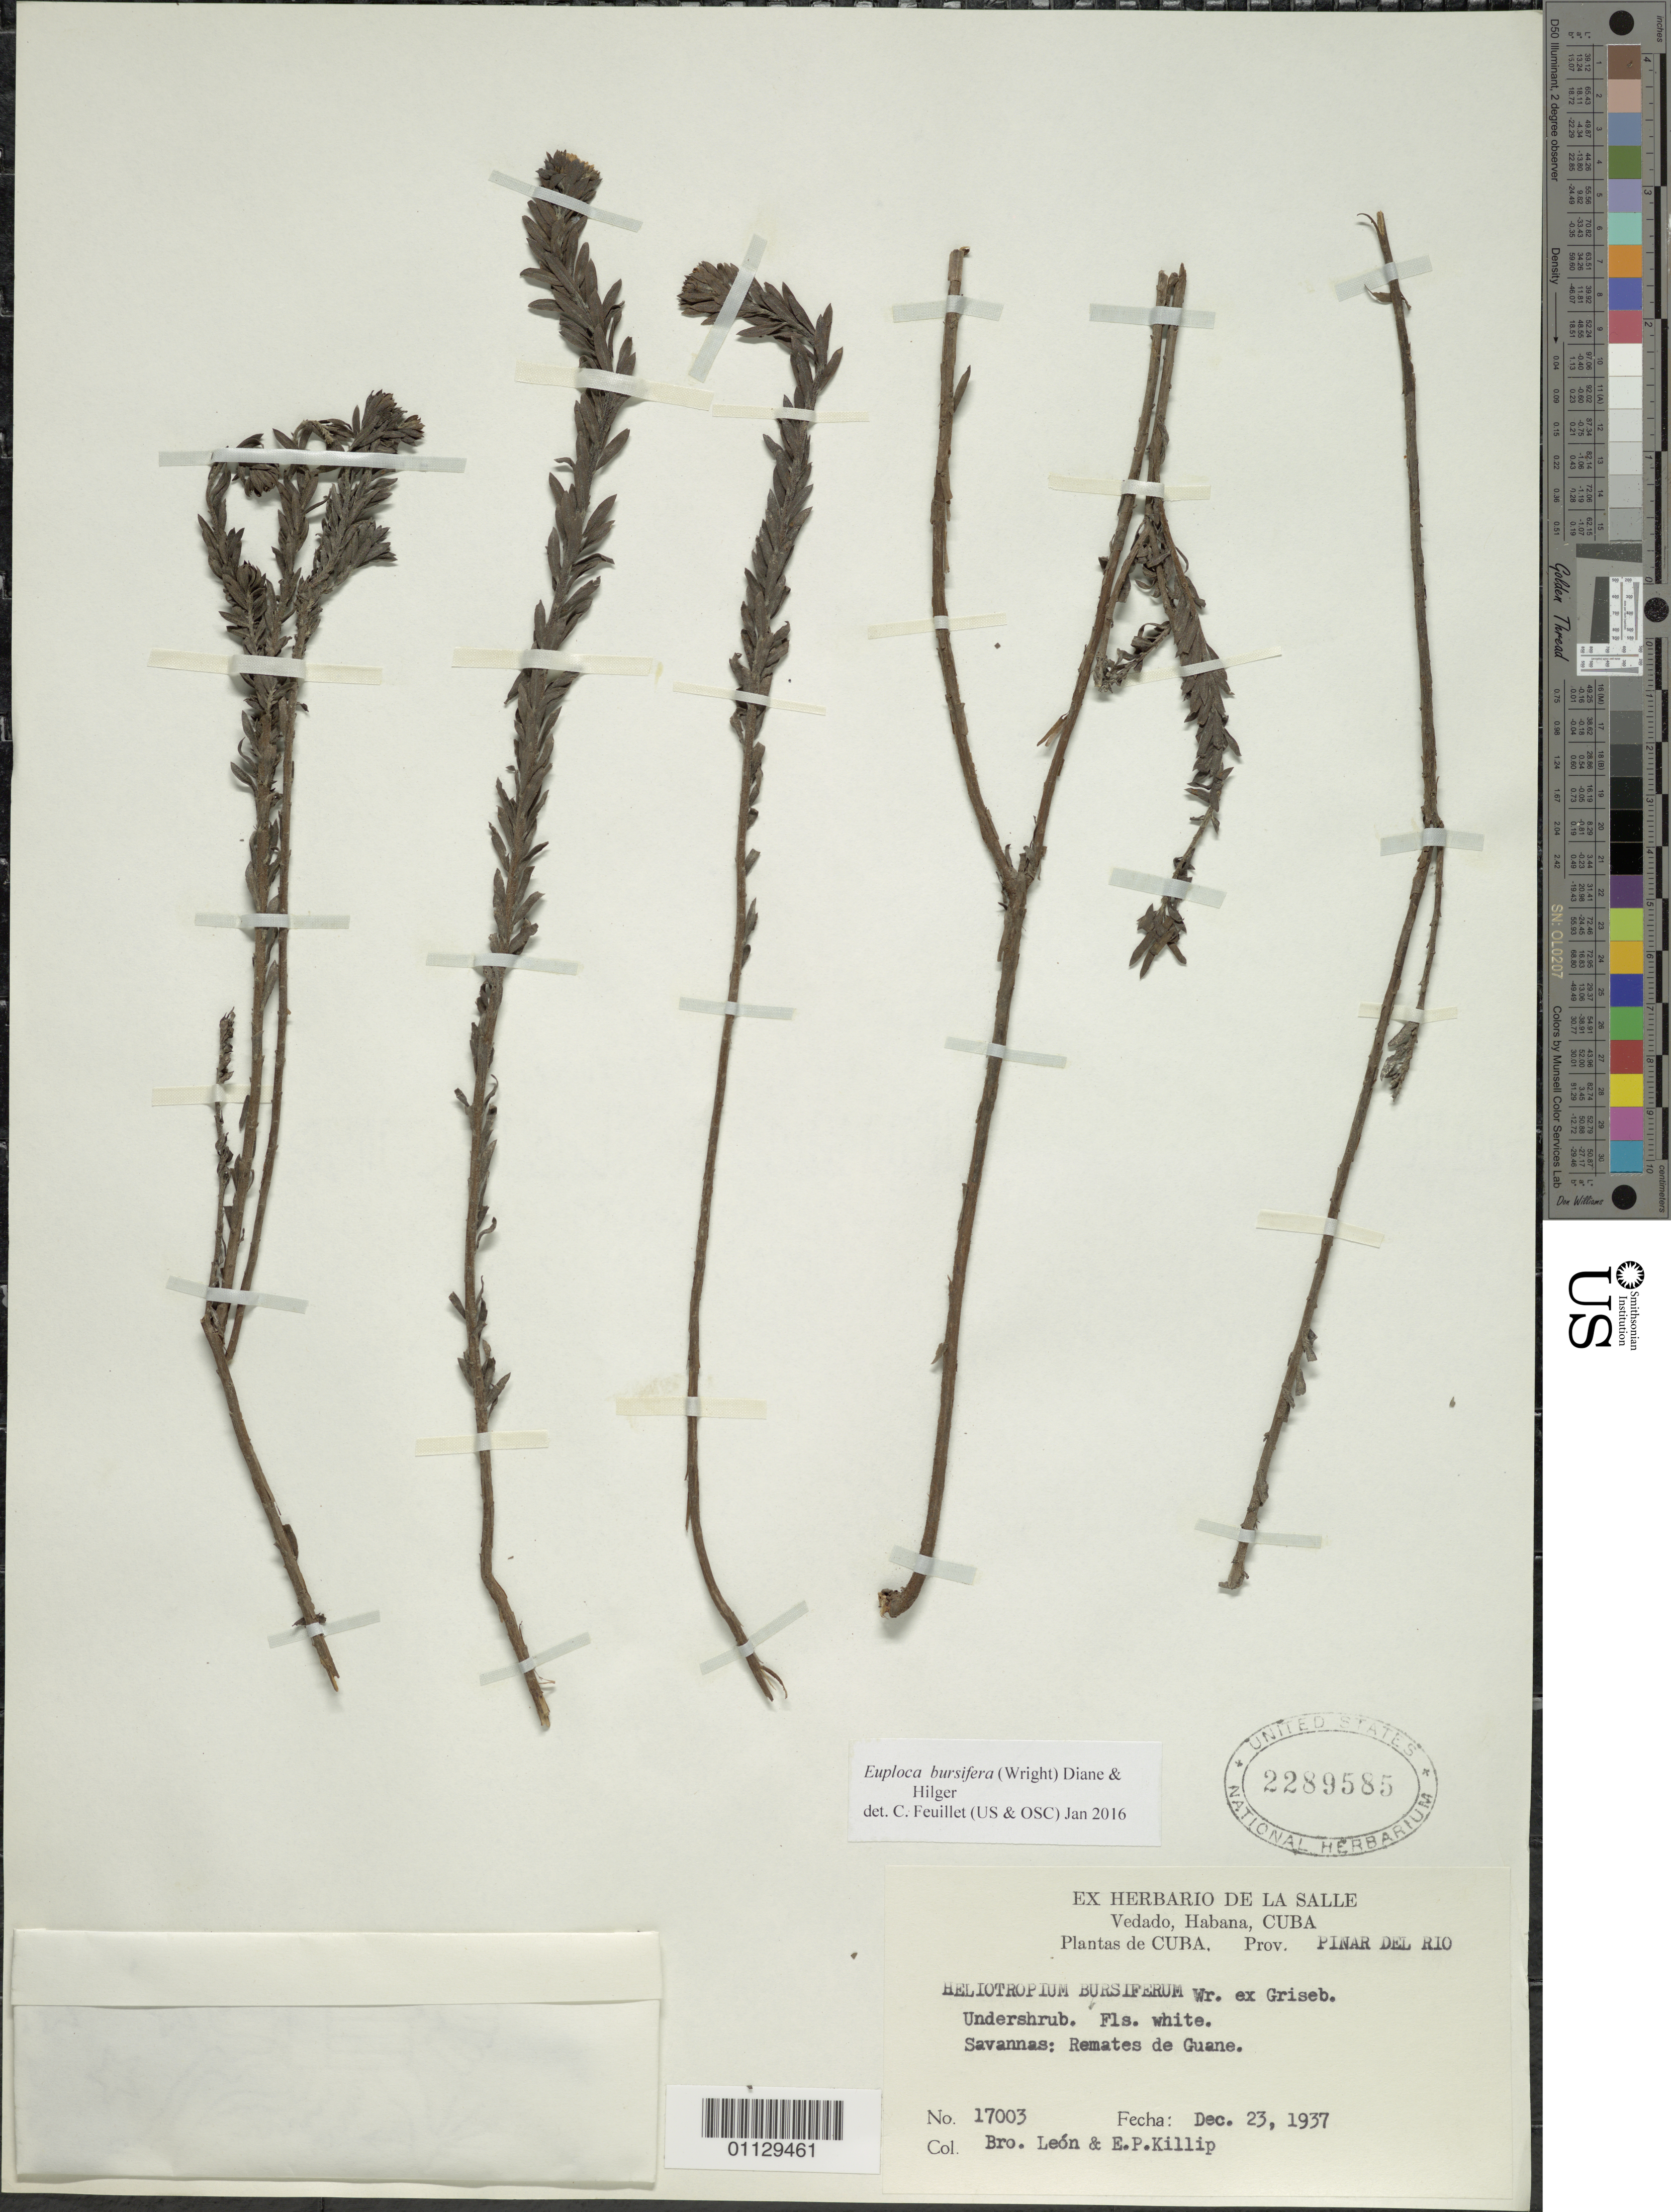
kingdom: Plantae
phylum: Tracheophyta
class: Magnoliopsida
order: Boraginales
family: Heliotropiaceae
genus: Euploca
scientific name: Euploca bursifera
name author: (C. Wright) Diane & Hilger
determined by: Feuillet, C.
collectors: Bro. León & E. P. Killip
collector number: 17003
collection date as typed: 23 Nov 1937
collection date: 1937-11-23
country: Cuba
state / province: La Habana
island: Cuba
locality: Remates de Guane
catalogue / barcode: US 2289585